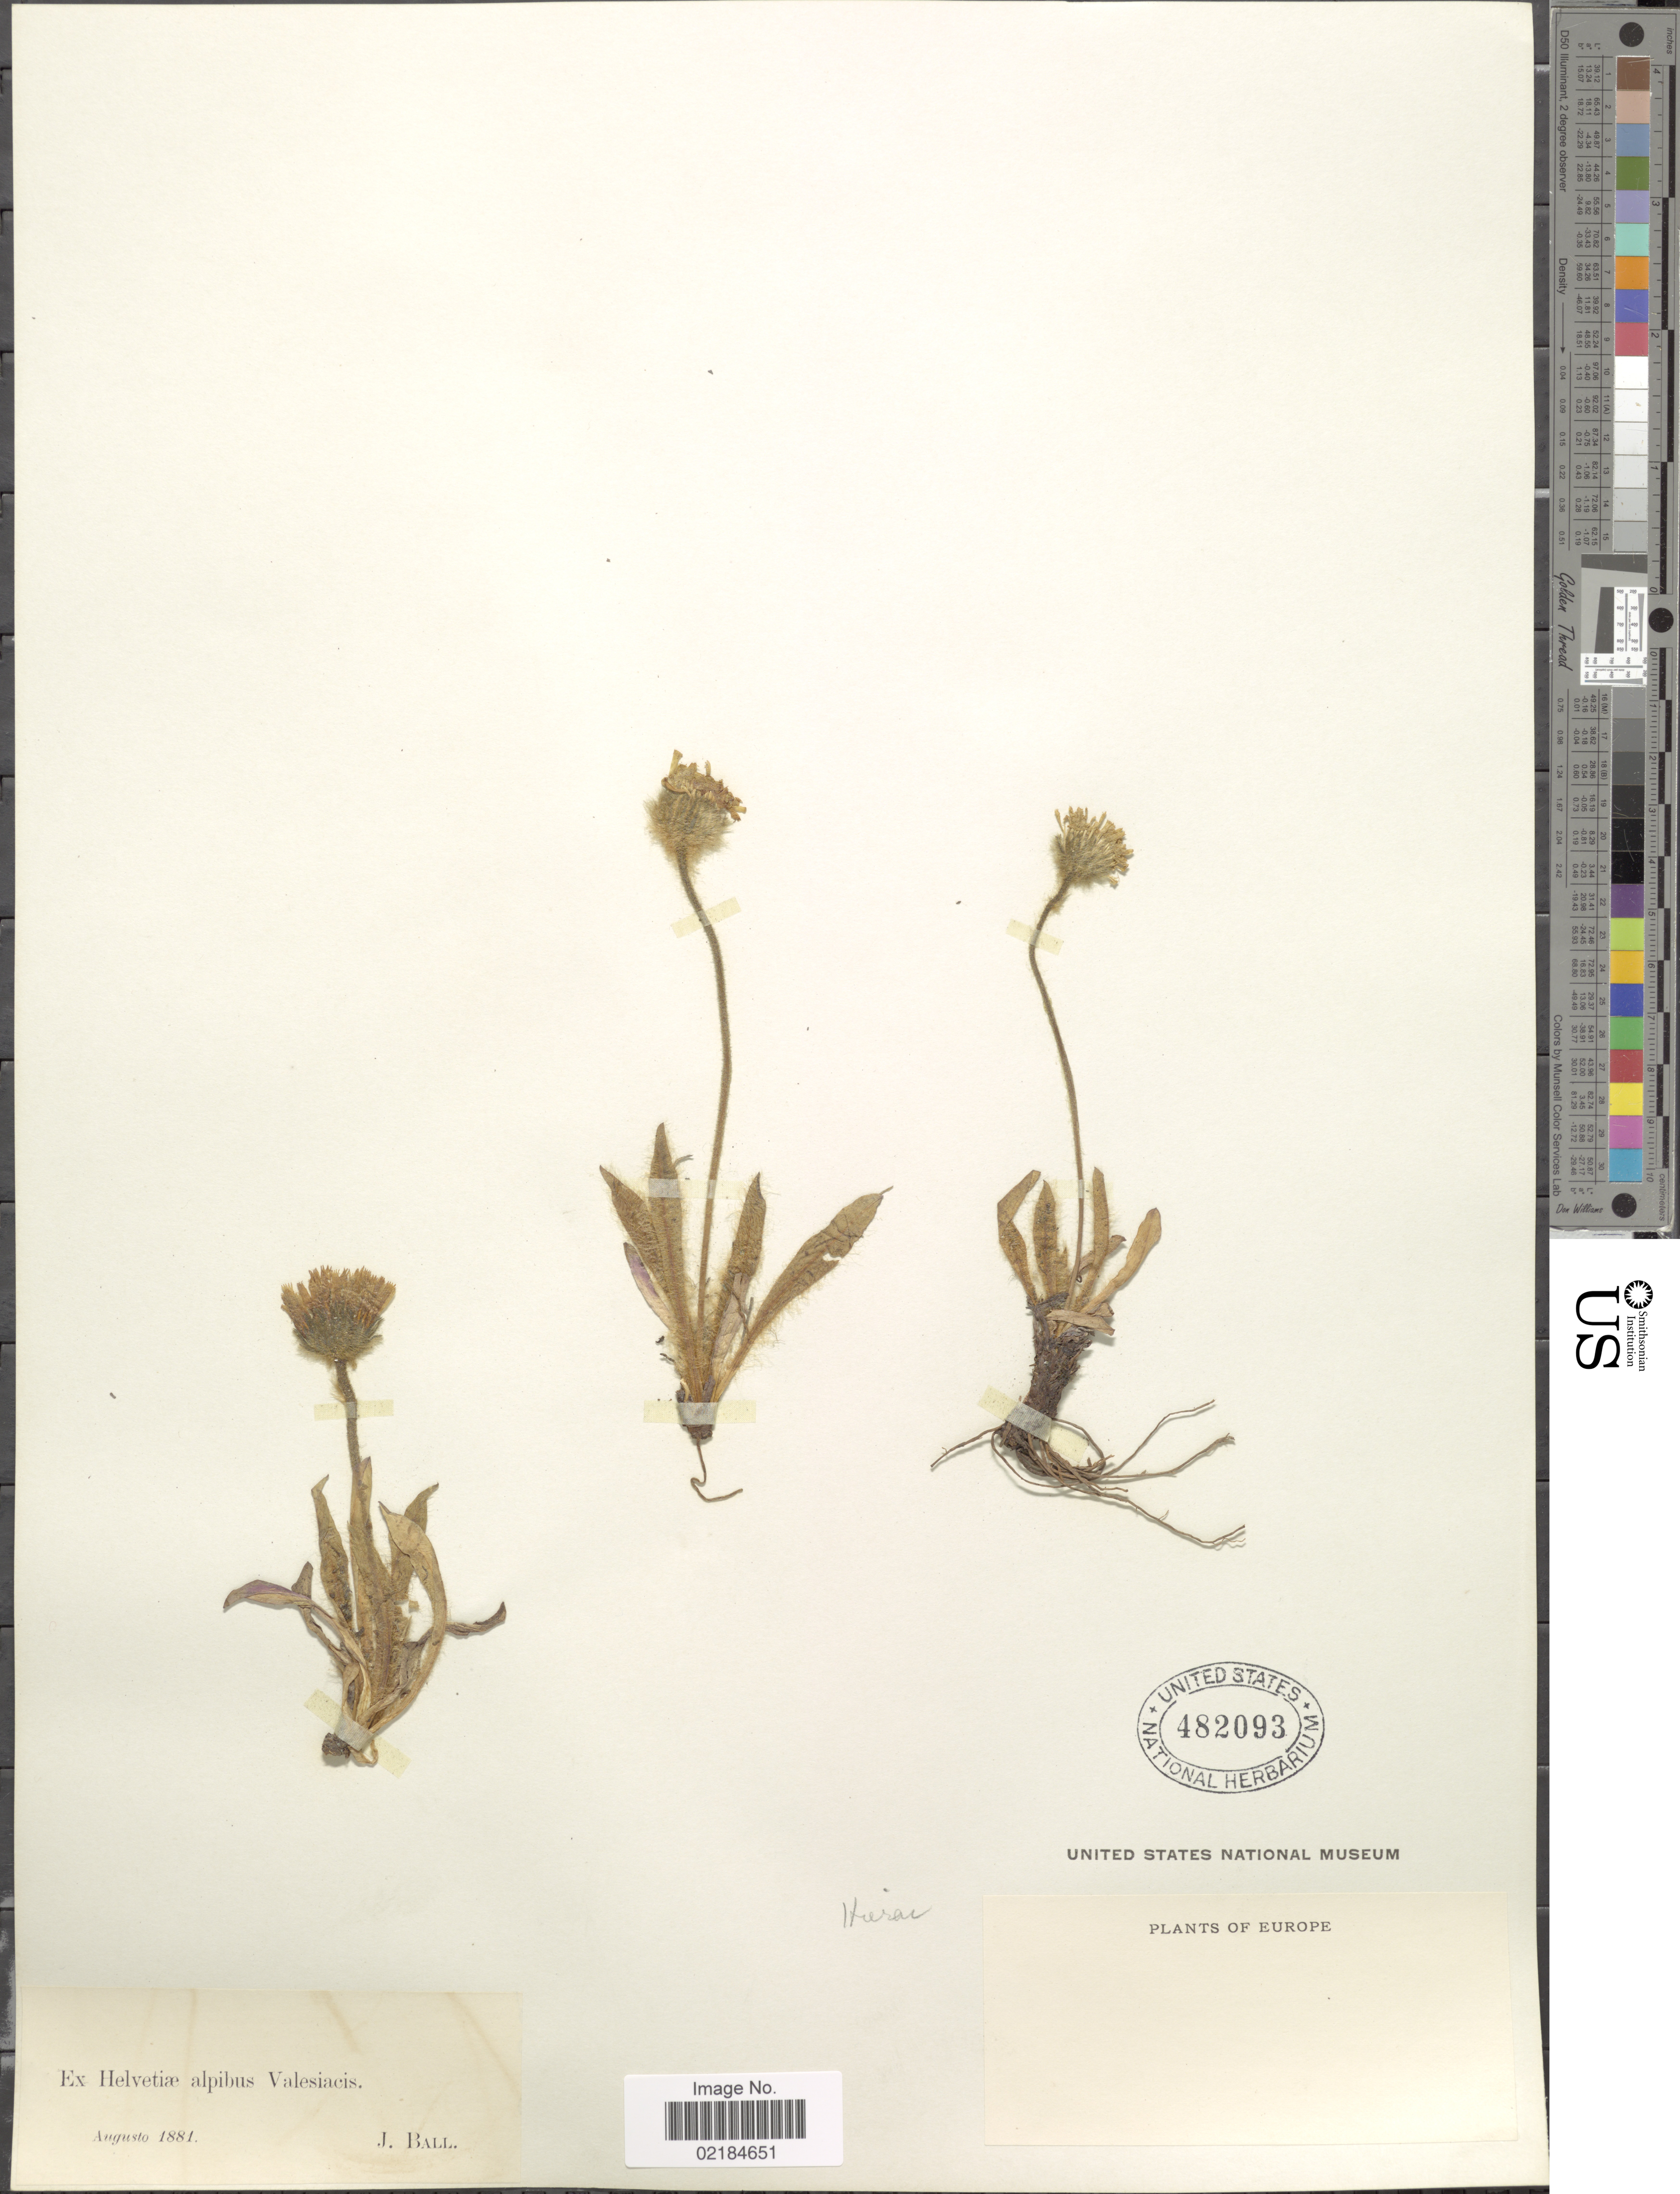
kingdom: Plantae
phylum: Tracheophyta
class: Magnoliopsida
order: Asterales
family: Asteraceae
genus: Hieracium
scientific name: Hieracium repandulare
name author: Druce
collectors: J. Ball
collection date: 1881-08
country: Switzerland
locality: Helvetiae alpibus Valesiacis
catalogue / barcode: US 482093